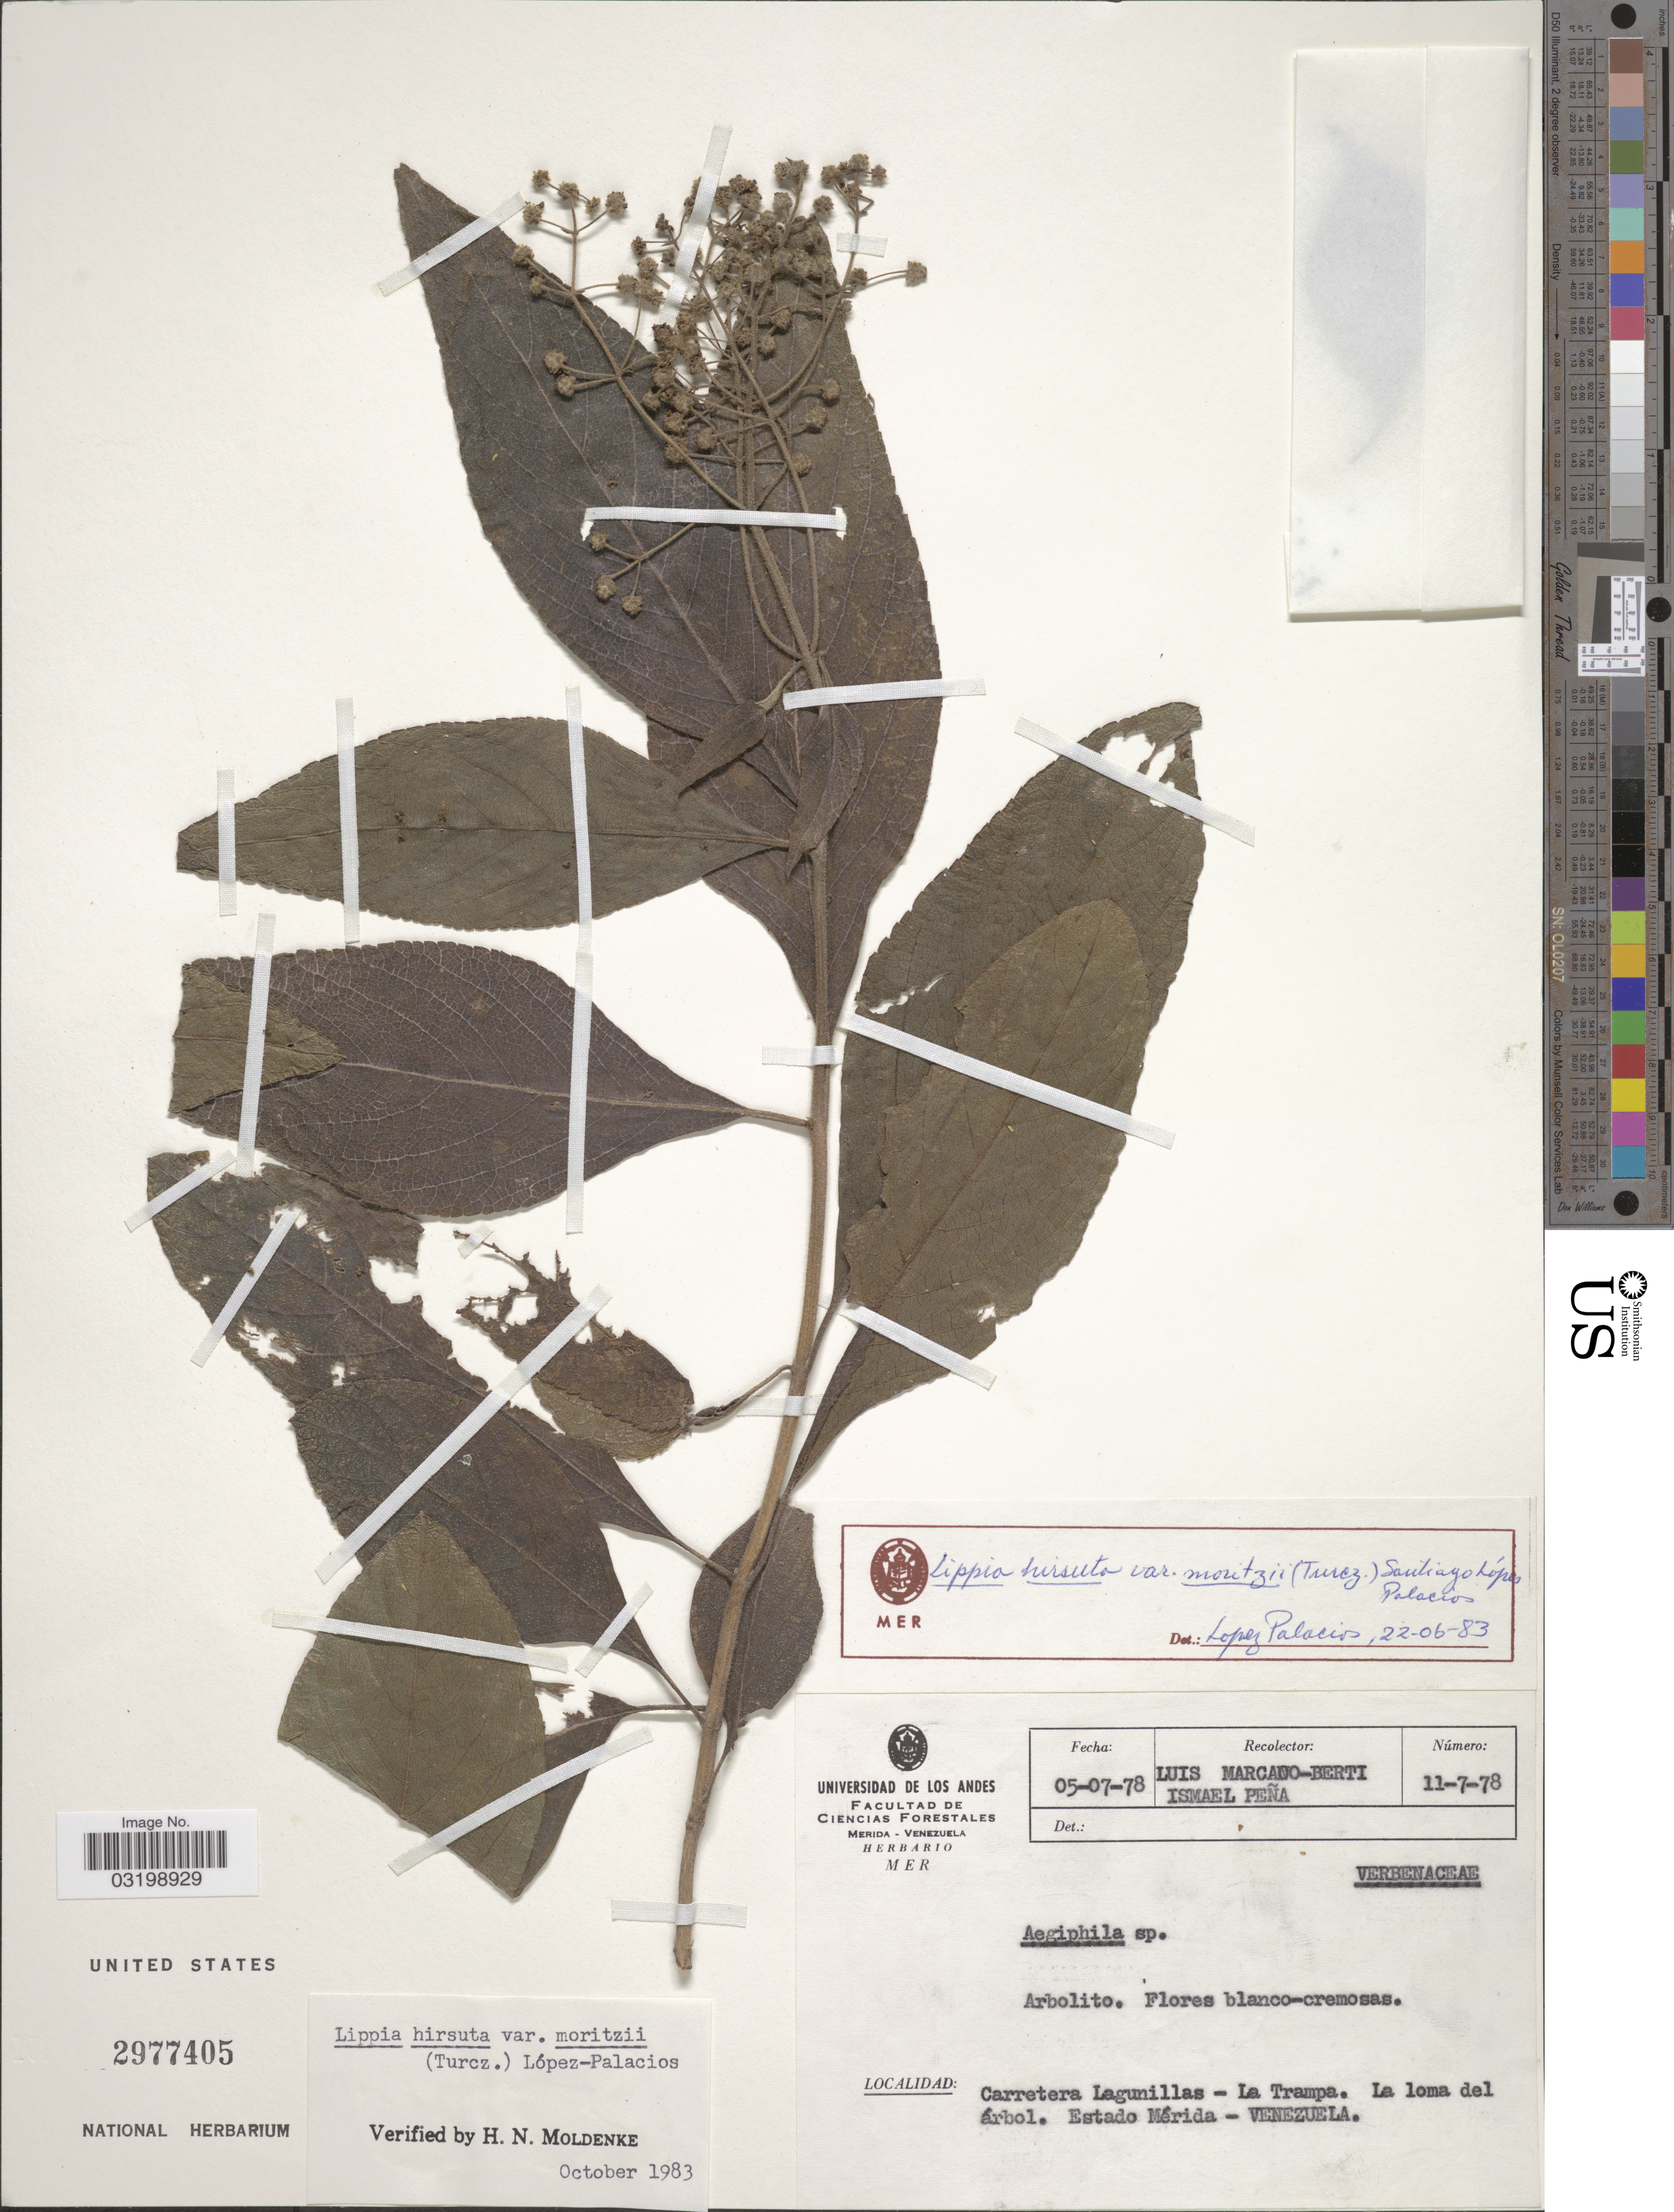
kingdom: Plantae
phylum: Tracheophyta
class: Magnoliopsida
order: Lamiales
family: Verbenaceae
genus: Lippia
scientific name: Lippia hirsuta var. moritzii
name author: L.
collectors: L. Marcano-Berti & I. Pena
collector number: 11-7-78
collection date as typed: Transcribed d/m/y: 5/7/78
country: Venezuela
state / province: Mérida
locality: Carretera Lagunillas - La Trampa. La loma del árbol.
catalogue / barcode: US 2977405